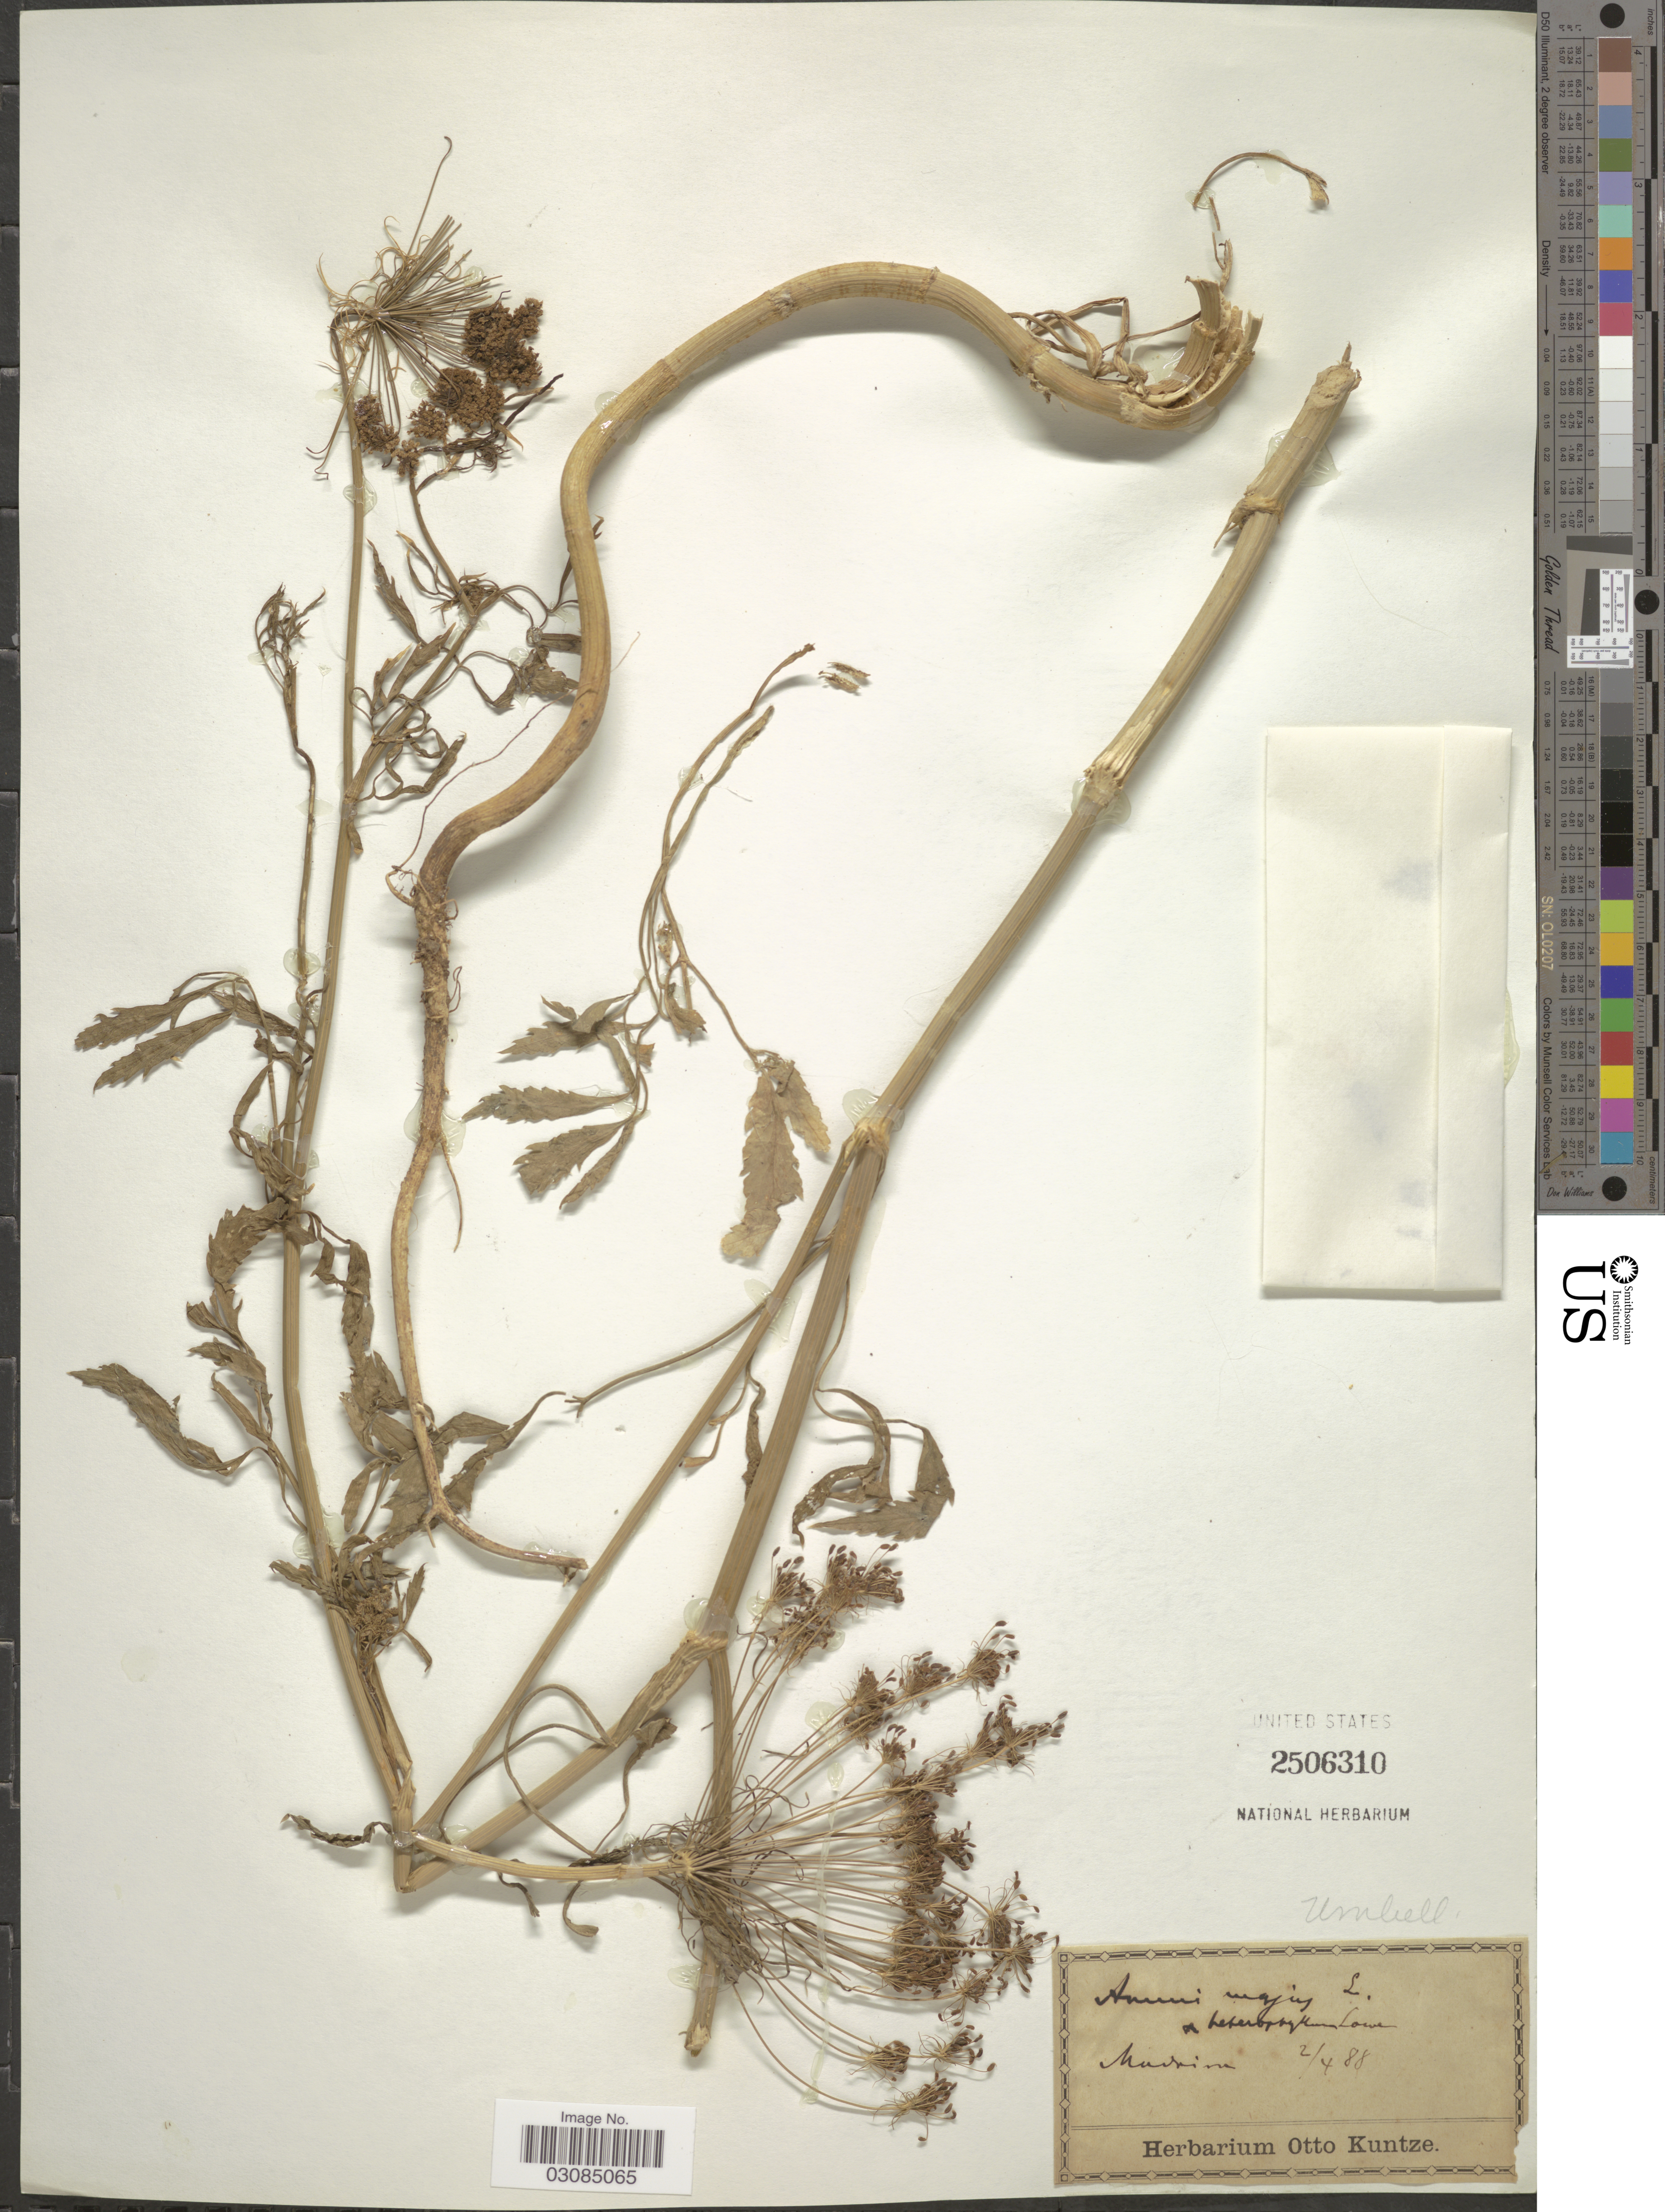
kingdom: Plantae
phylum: Tracheophyta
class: Magnoliopsida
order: Apiales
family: Apiaceae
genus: Ammi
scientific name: Ammi majus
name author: L.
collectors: ex herb. Otto Kuntze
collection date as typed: Transcribed d/m/y: 2/4/88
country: Portugal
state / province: Madeira (Aut. Reg.)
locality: Madeira.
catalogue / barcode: US 2506310